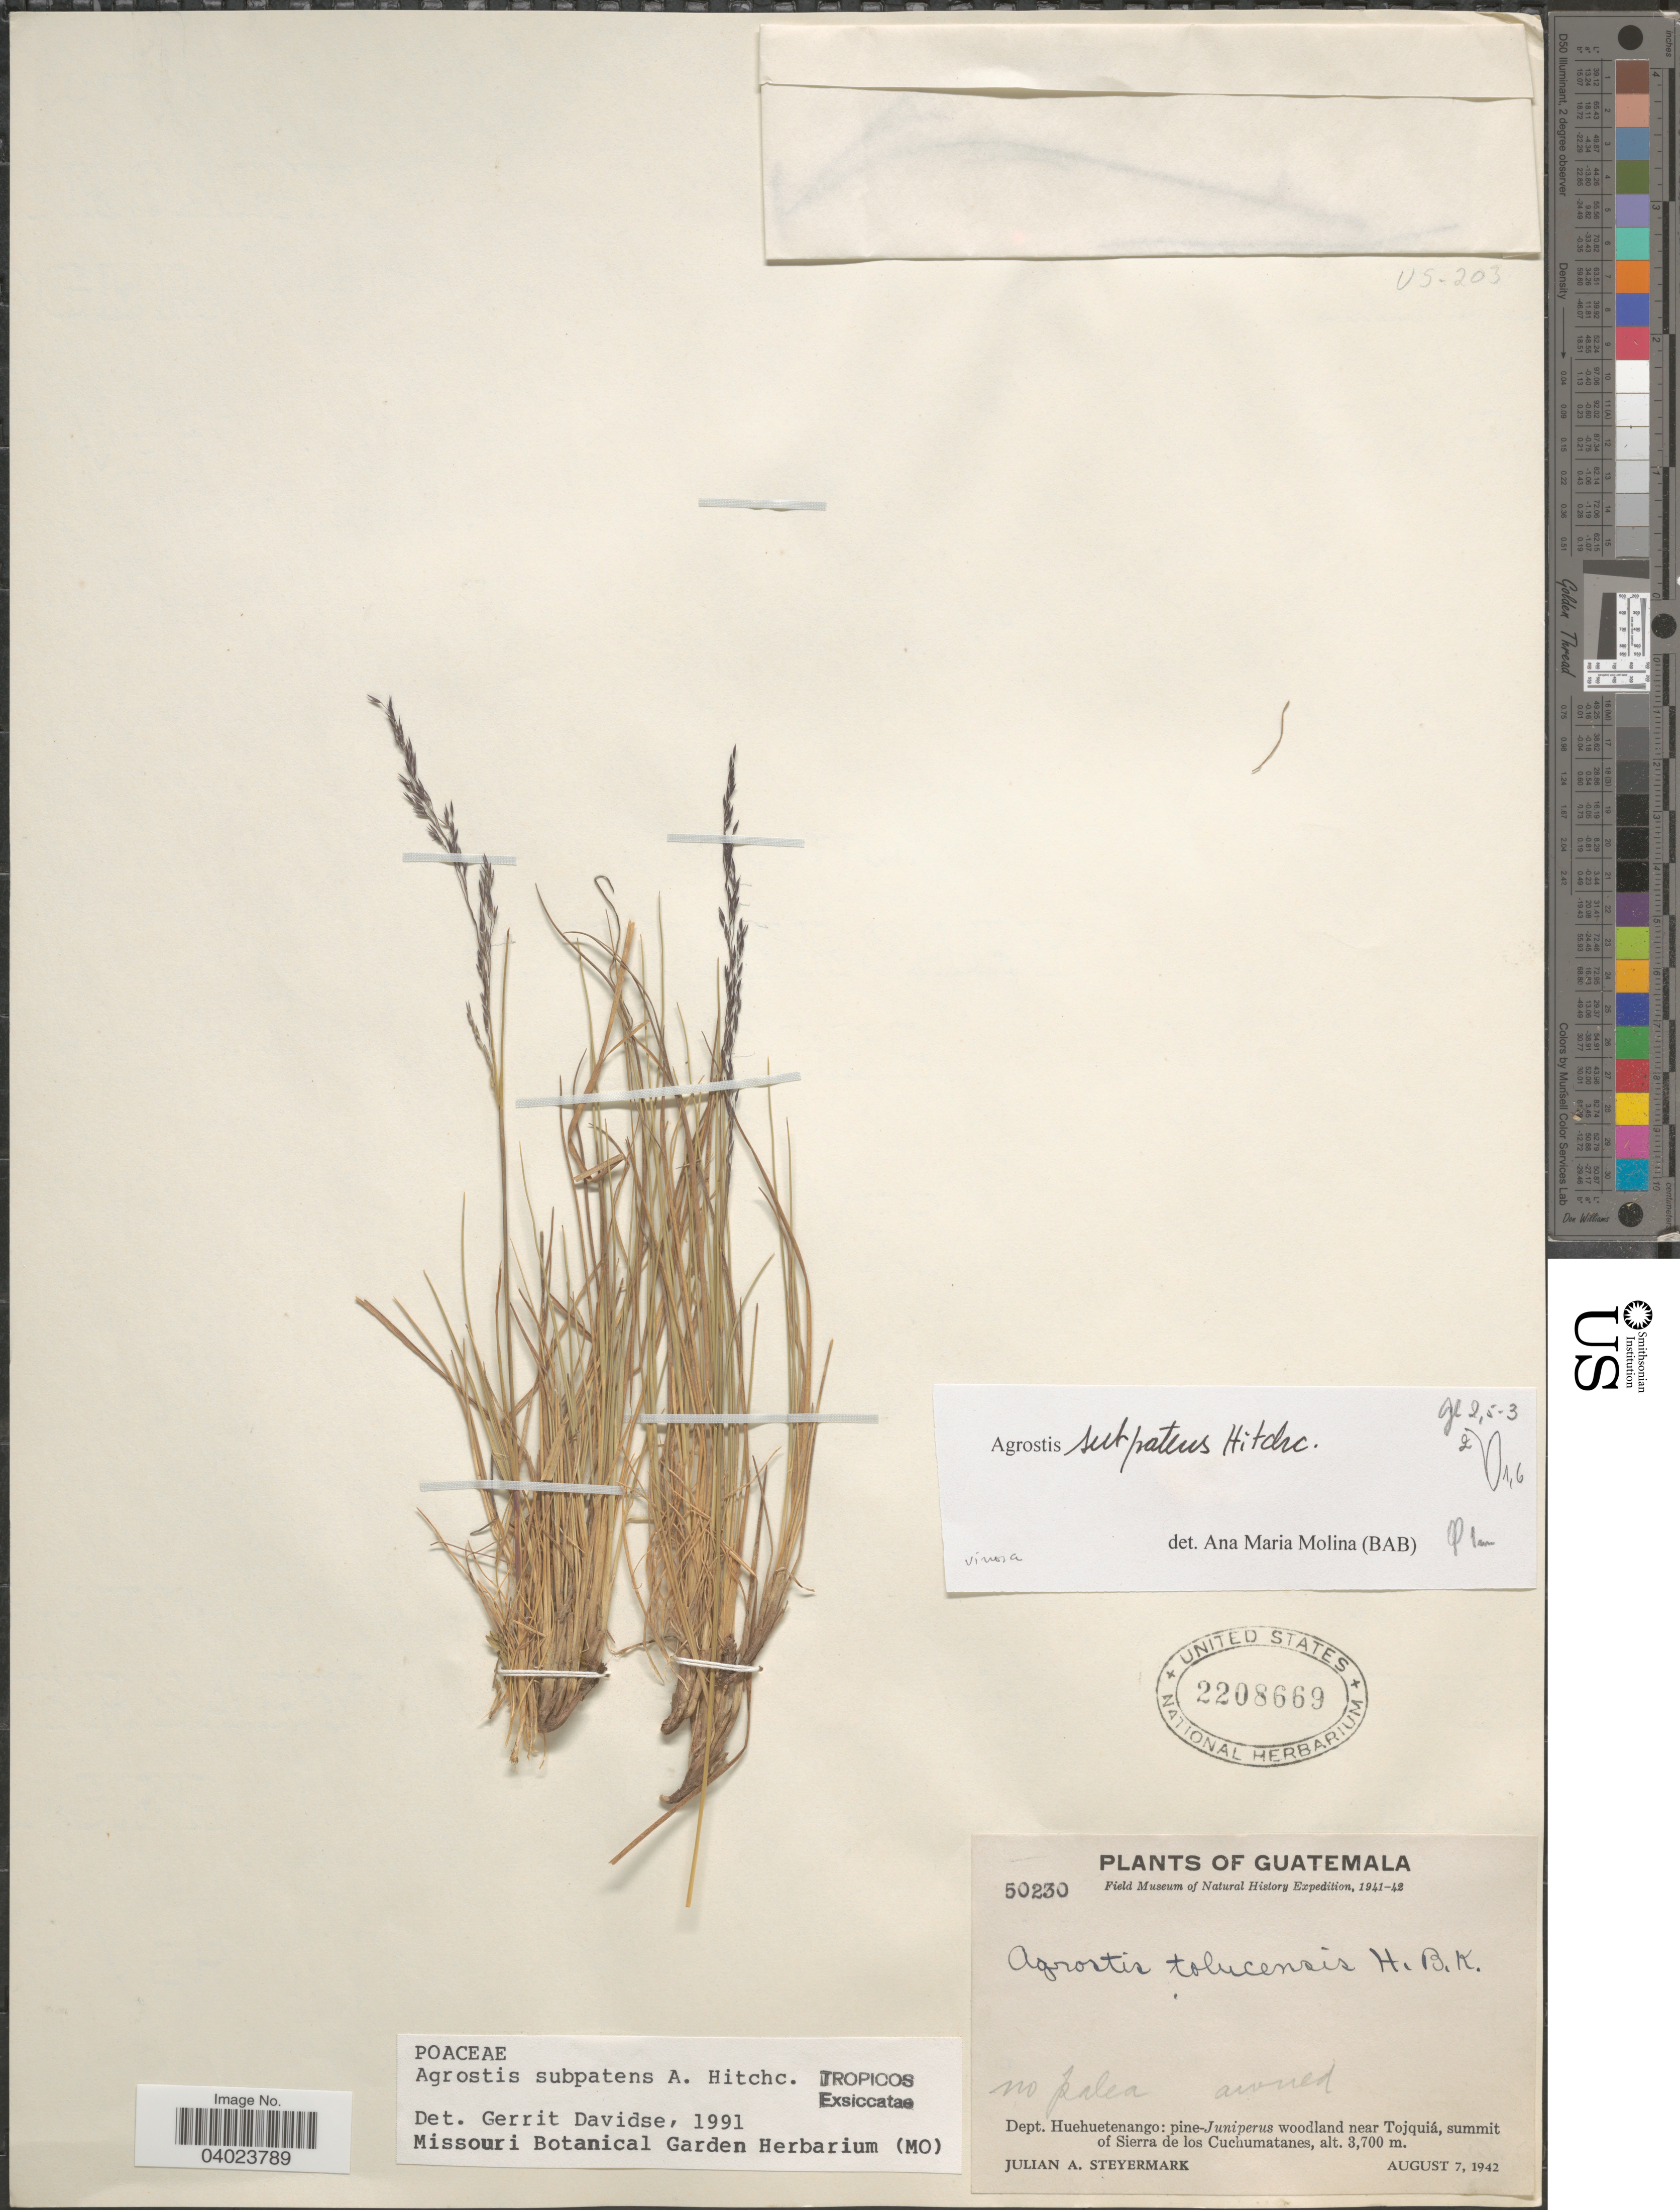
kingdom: Plantae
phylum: Tracheophyta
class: Liliopsida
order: Poales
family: Poaceae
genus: Agrostis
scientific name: Agrostis subpatens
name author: Hitchc.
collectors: J. Steyermark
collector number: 50230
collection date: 1942-08-07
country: Guatemala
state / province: Huehuetenango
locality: Dept. Huehuetenango: pine-Juniperus woodland near Tojquiá, summit of Sierra de los Cuchumatanes.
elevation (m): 3700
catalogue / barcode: US 2208669